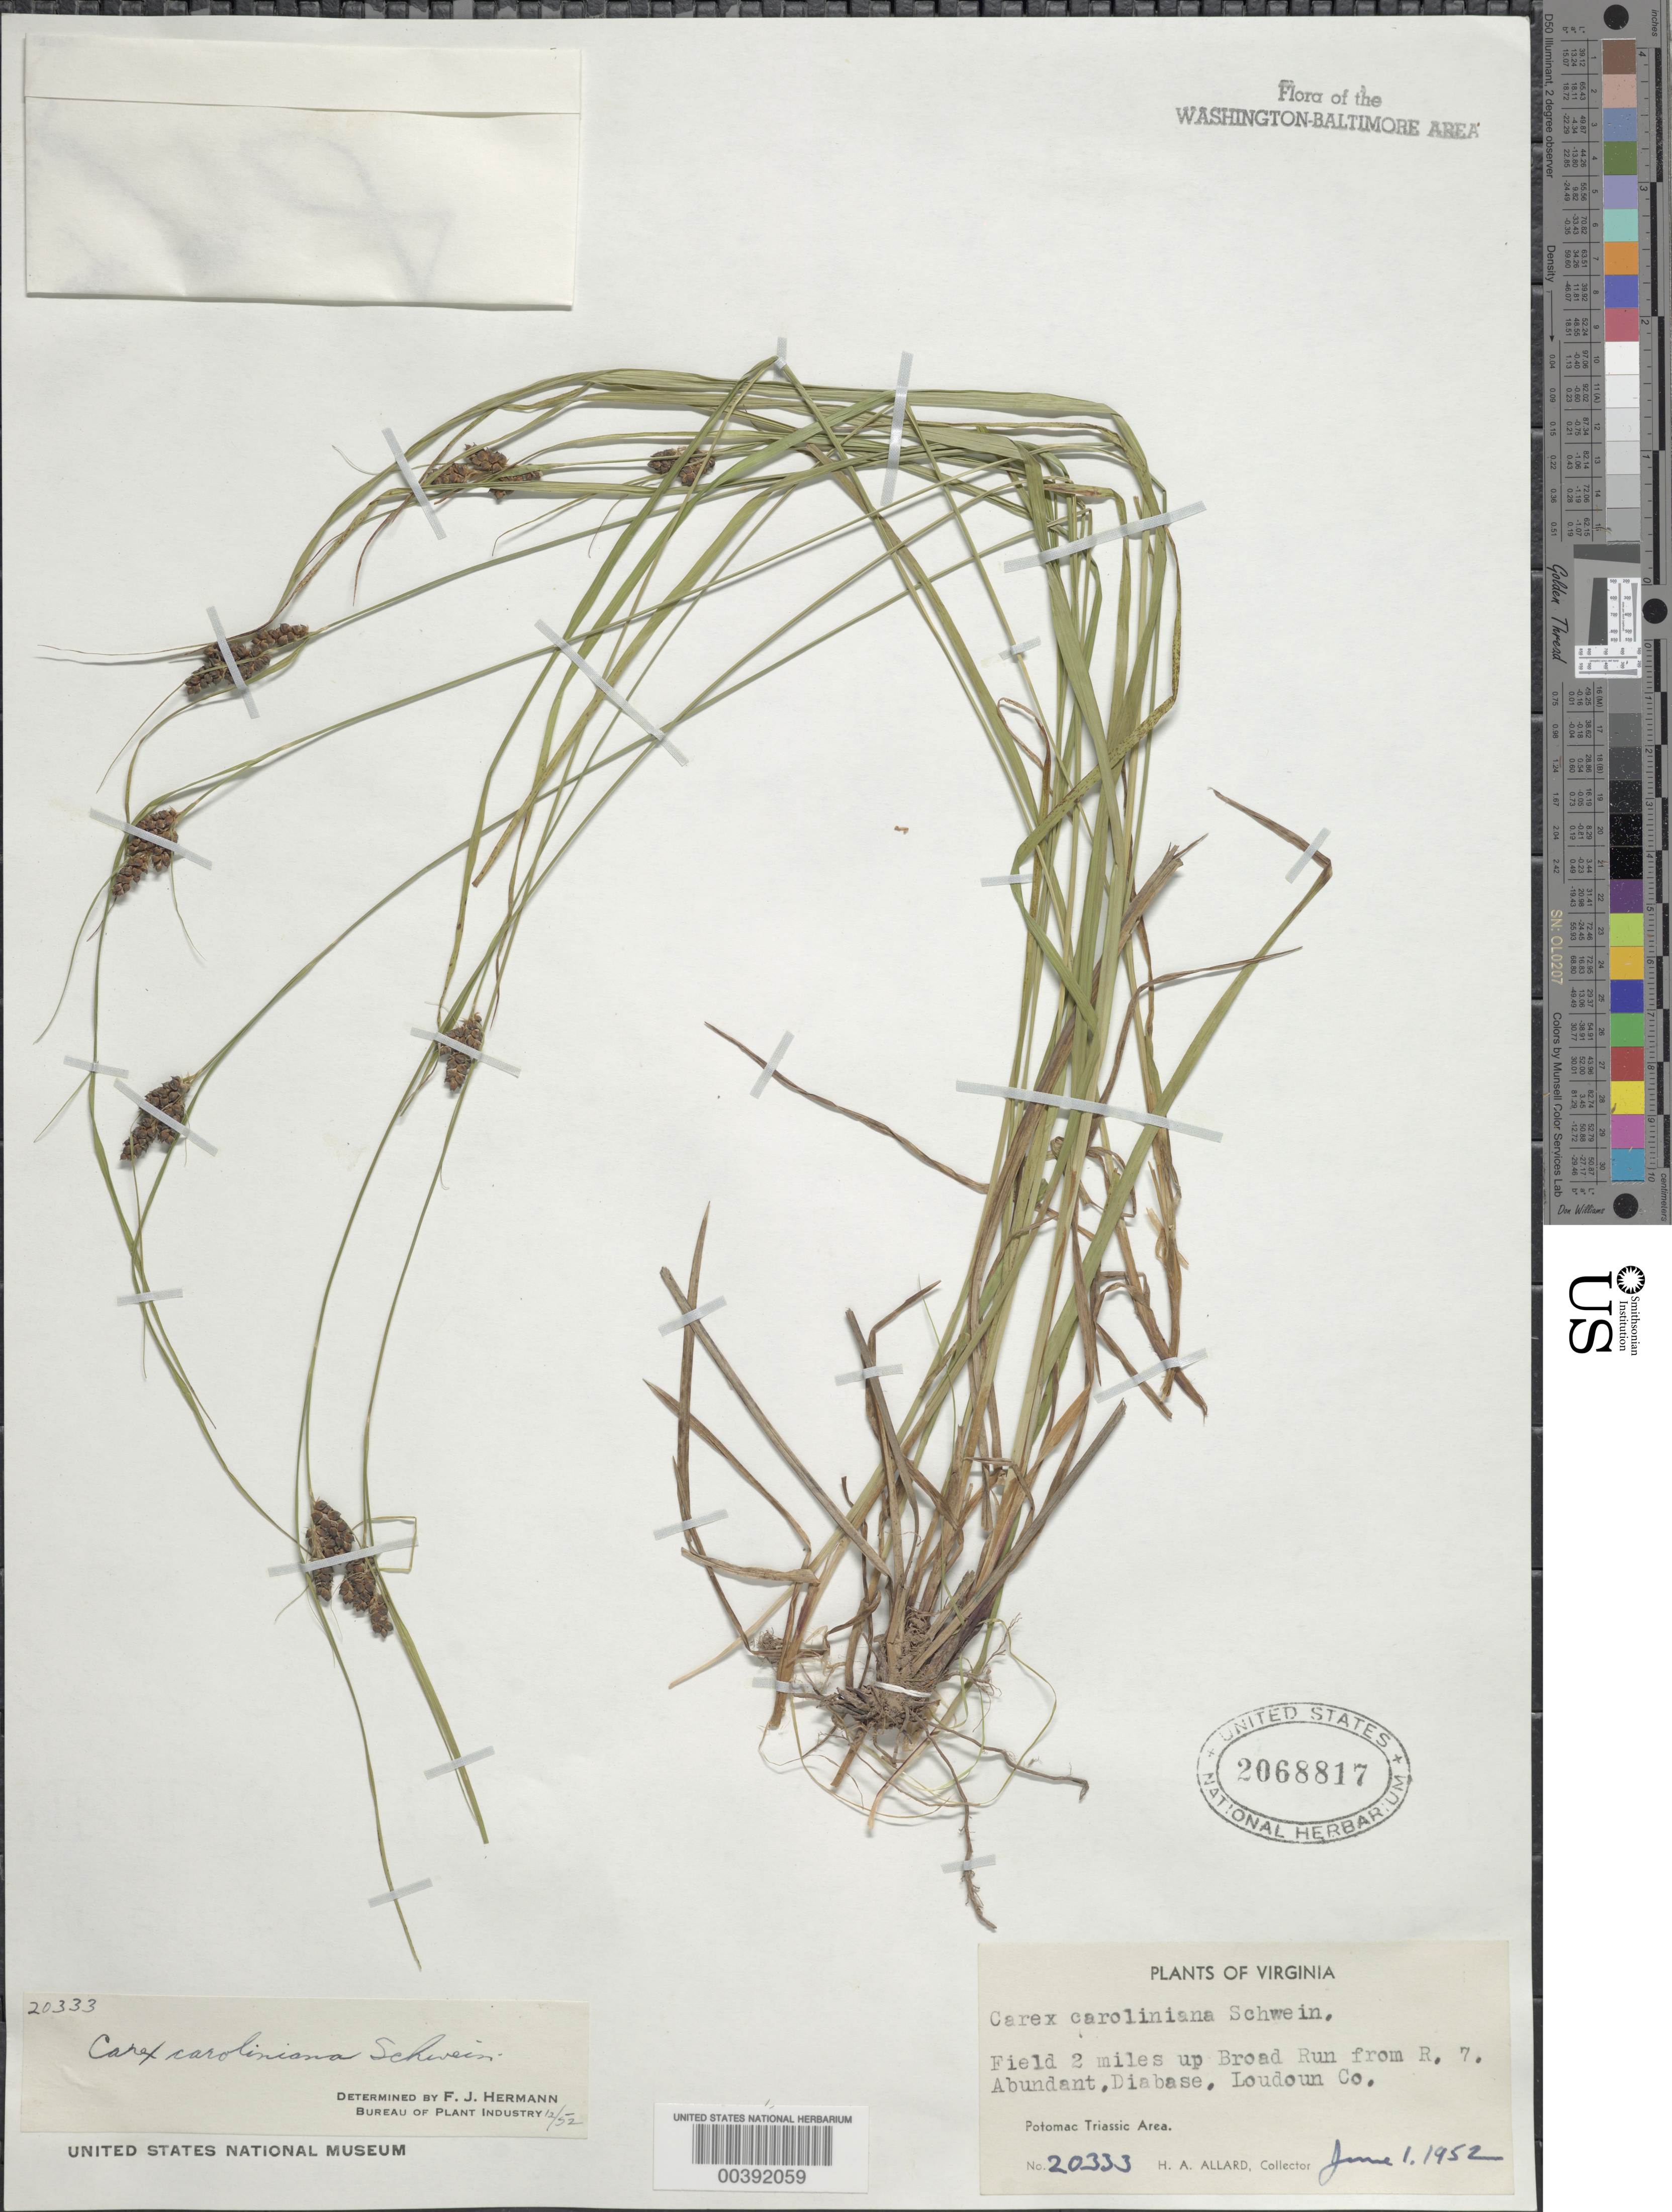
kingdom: Plantae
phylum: Tracheophyta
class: Liliopsida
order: Poales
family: Cyperaceae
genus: Carex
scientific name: Carex caroliniana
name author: Schwein.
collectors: H. A. Allard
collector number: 20333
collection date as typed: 01 Jun 1952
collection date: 1952-06-01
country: United States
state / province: Virginia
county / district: Loudoun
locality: Upstream from Route 7 on Broad Run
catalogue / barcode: US 2068817